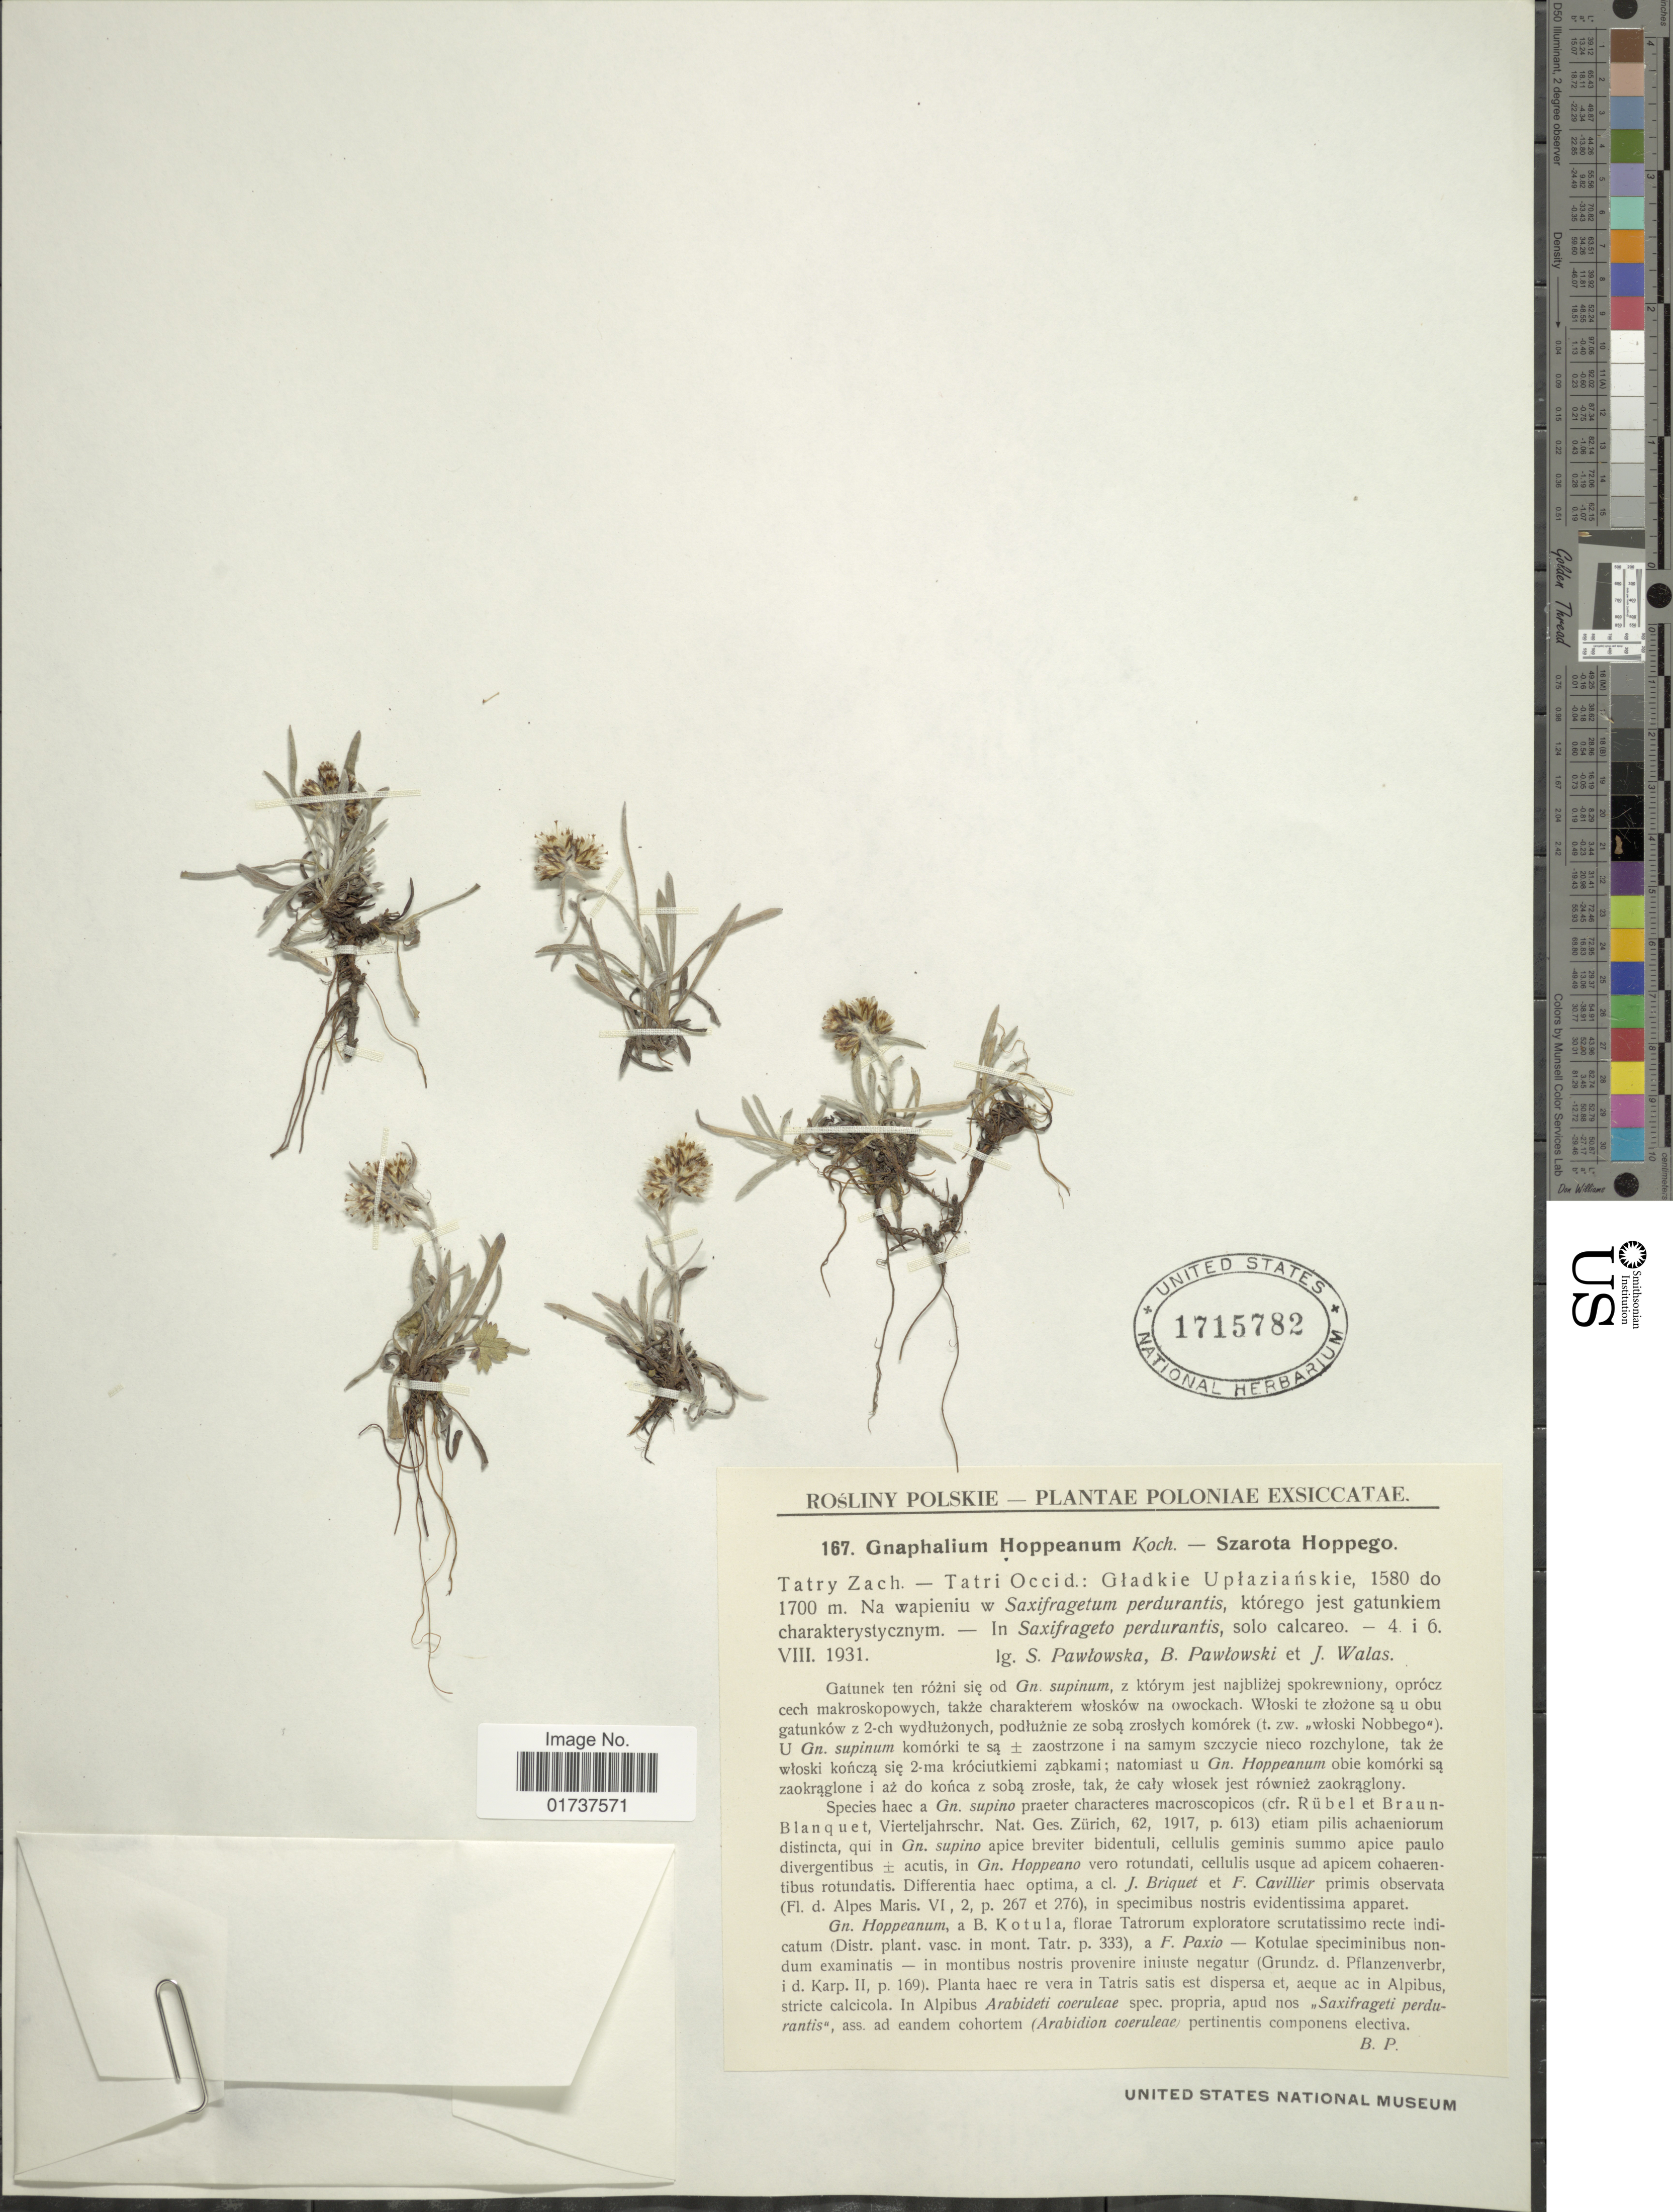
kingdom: Plantae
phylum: Tracheophyta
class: Magnoliopsida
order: Asterales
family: Asteraceae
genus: Gnaphalium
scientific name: Gnaphalium hoppeanum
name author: W.D.J. Koch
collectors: S. Pawlowska, B. Pawlowski & J. Walas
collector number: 167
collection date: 1931-08-04/1931-08-06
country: Poland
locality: Tatry Zach- Tatri Occid: Gladkie: Gladkie Uplazianskie,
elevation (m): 1580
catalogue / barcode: US 1715782